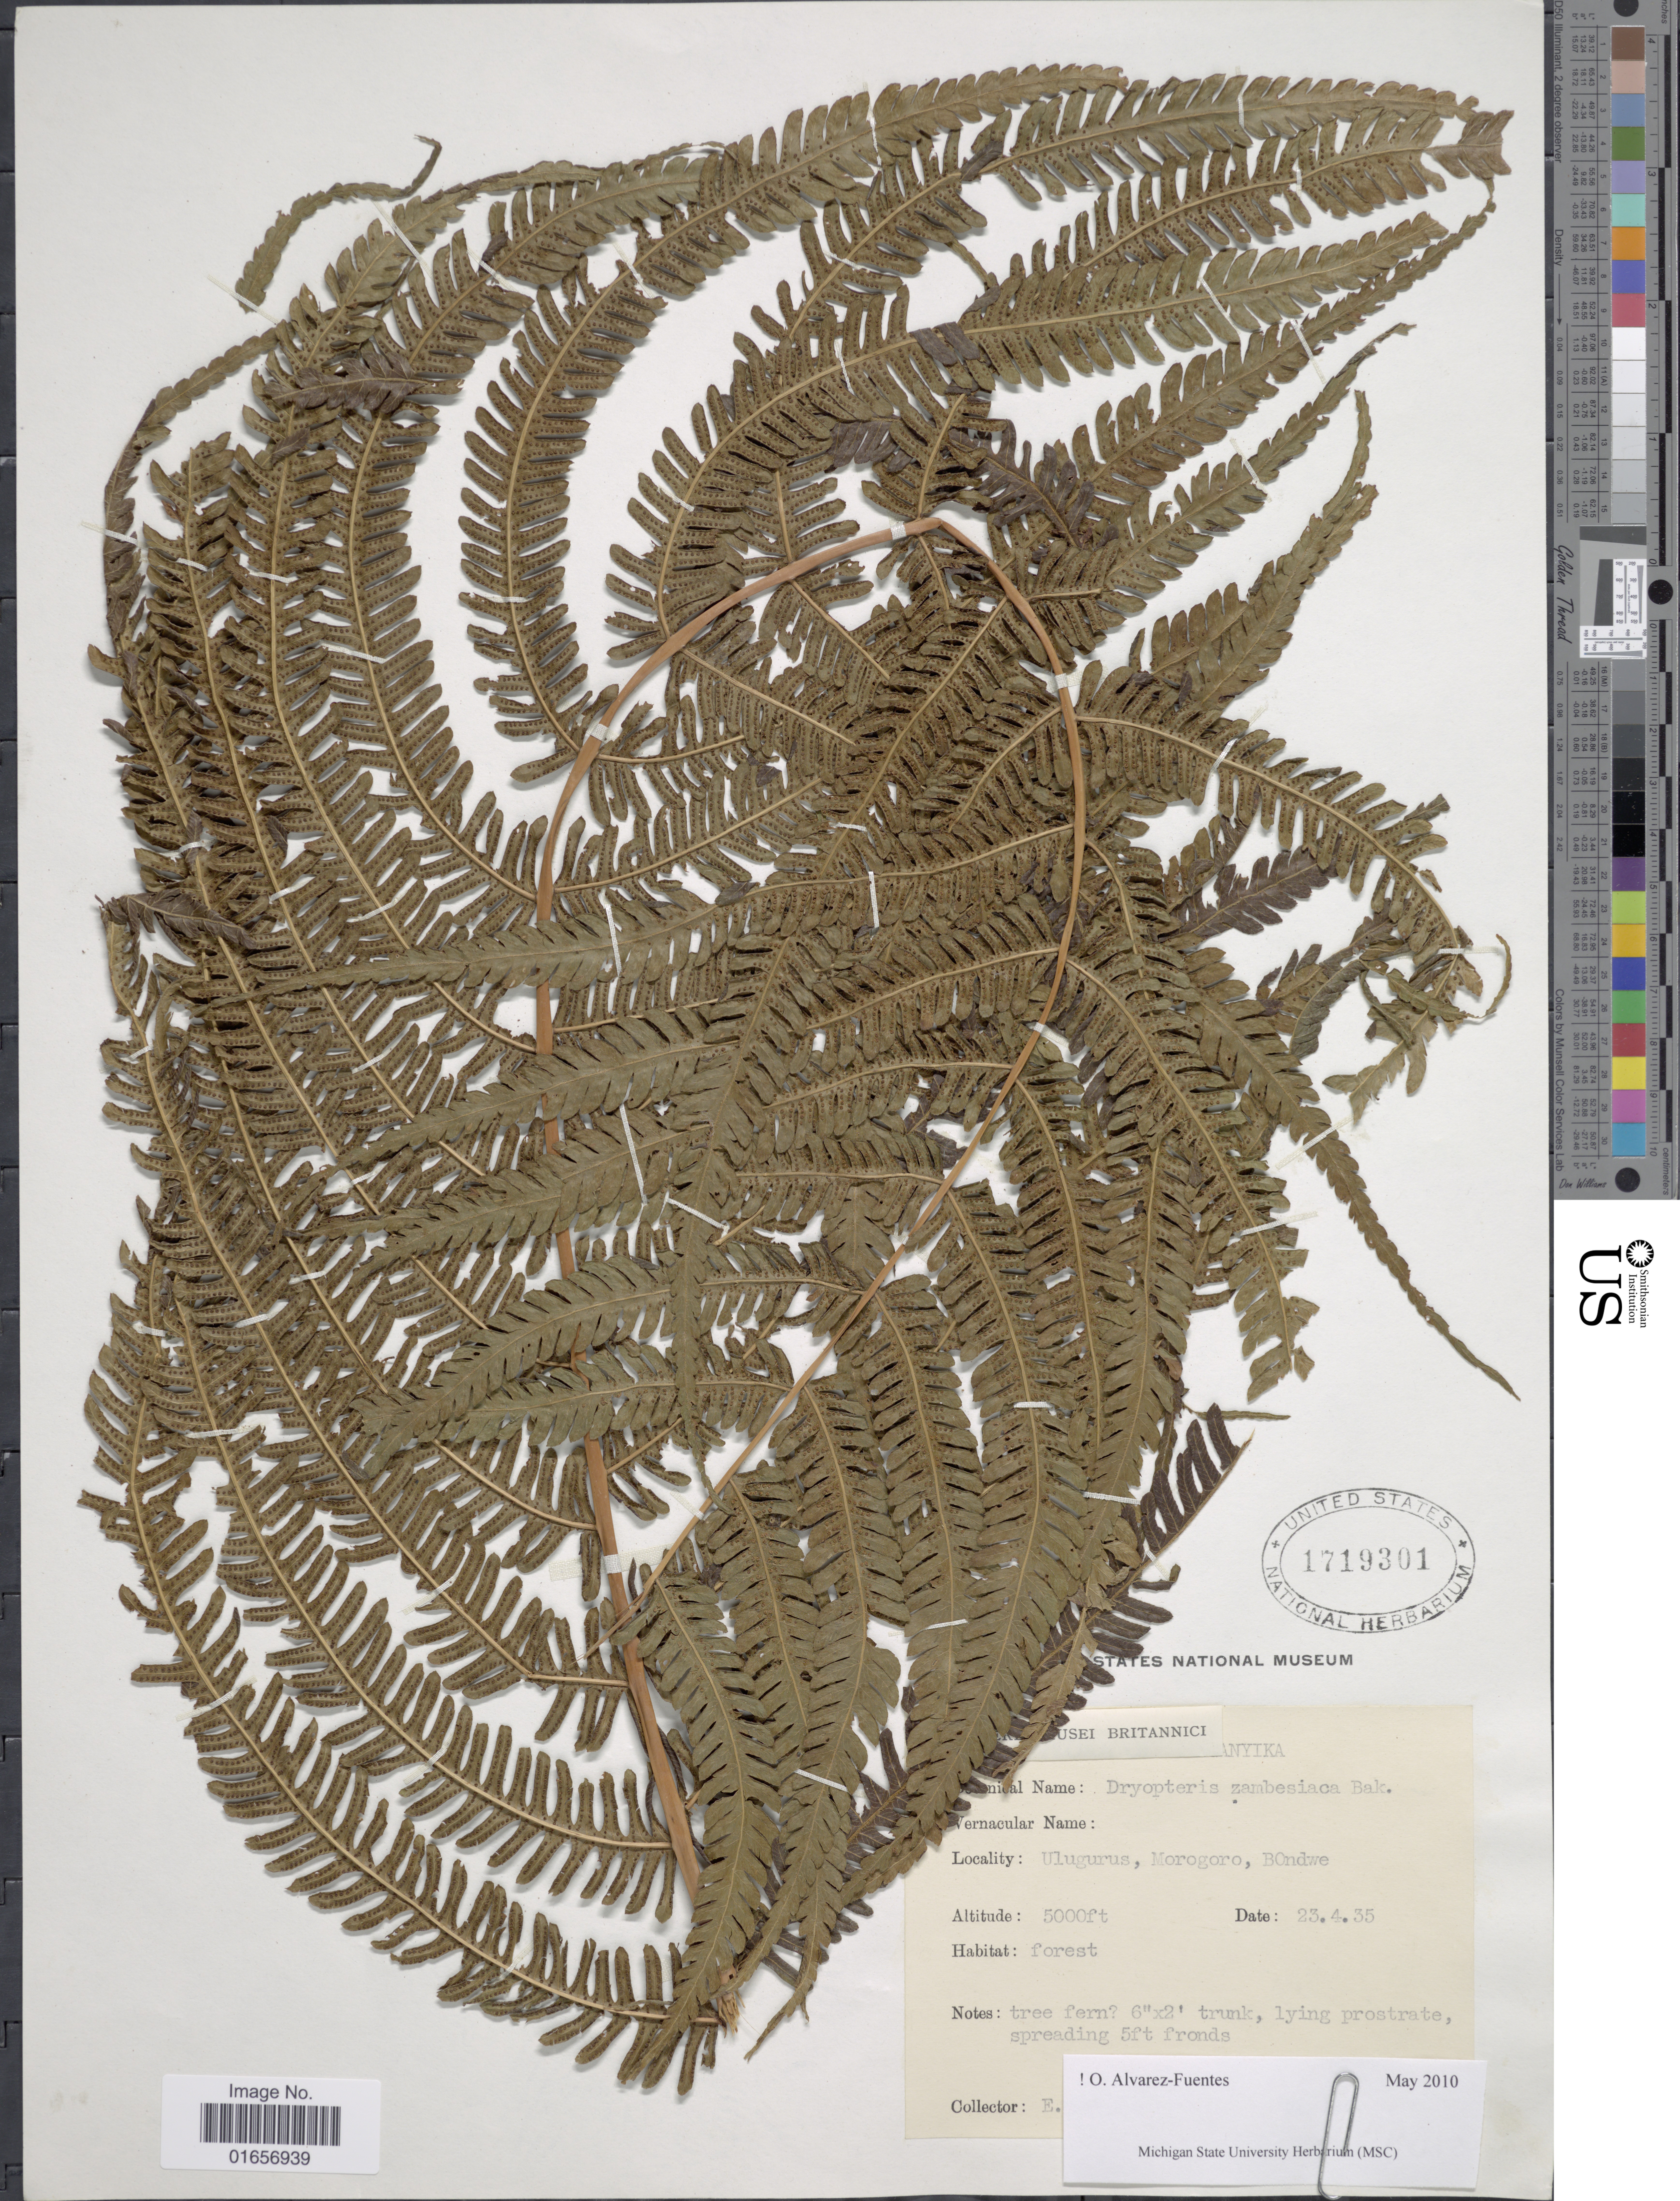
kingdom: Plantae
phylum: Tracheophyta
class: Polypodiopsida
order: Polypodiales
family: Thelypteridaceae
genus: Pseudocyclosorus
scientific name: Pseudocyclosorus pulcher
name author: (Bory ex Willd.) Holttum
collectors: E.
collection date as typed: Transcribed d/m/y: 23/4/35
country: Tanzania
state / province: Morogoro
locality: Tanganyika, Ulugurus, Bondwe.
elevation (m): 1524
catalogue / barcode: US 1719301